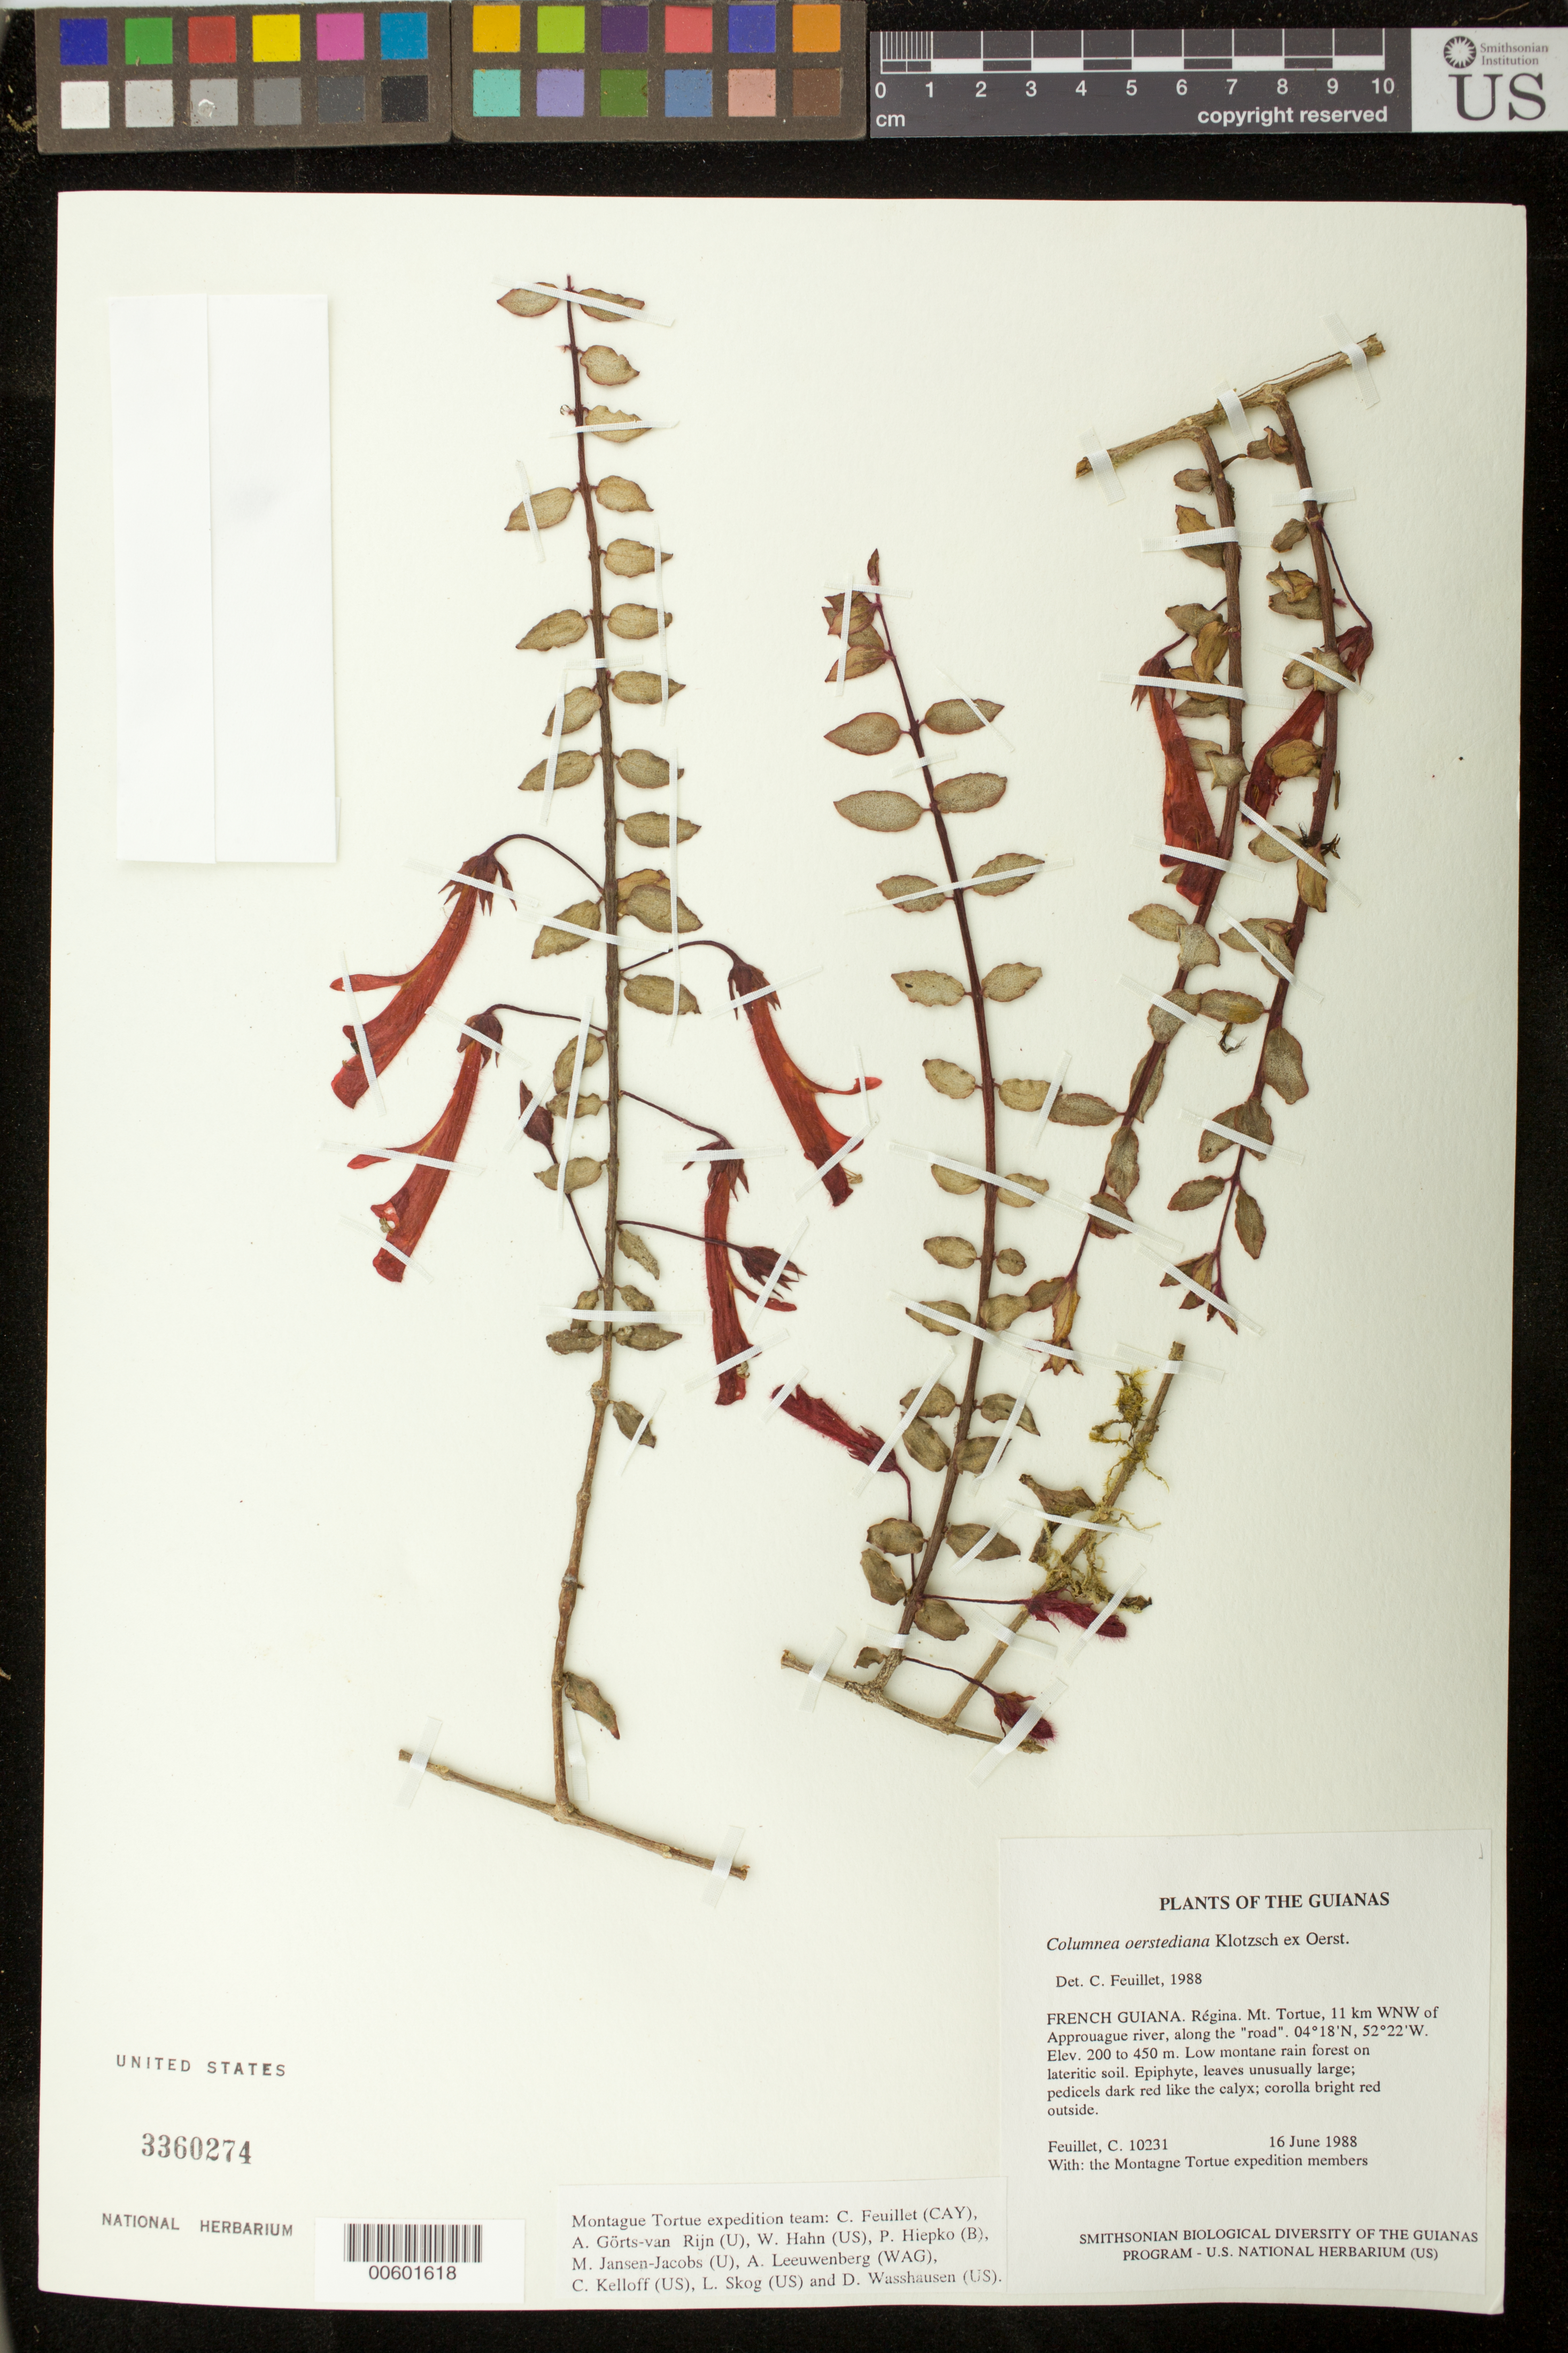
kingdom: Plantae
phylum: Tracheophyta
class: Magnoliopsida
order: Lamiales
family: Gesneriaceae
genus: Columnea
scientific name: Columnea oerstediana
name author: Klotzsch ex Oerst.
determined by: Skog, Laurence E.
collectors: C. Feuillet & Montagne Torte Exped. members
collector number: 10231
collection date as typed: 16 Jun 1988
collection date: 1988-06-16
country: French Guiana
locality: Régina, Mt. Tortue, 11 km WNW of Approuague river, along the "road"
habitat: Low montane rain forest on lateritic soil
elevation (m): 200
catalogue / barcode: US 3360274